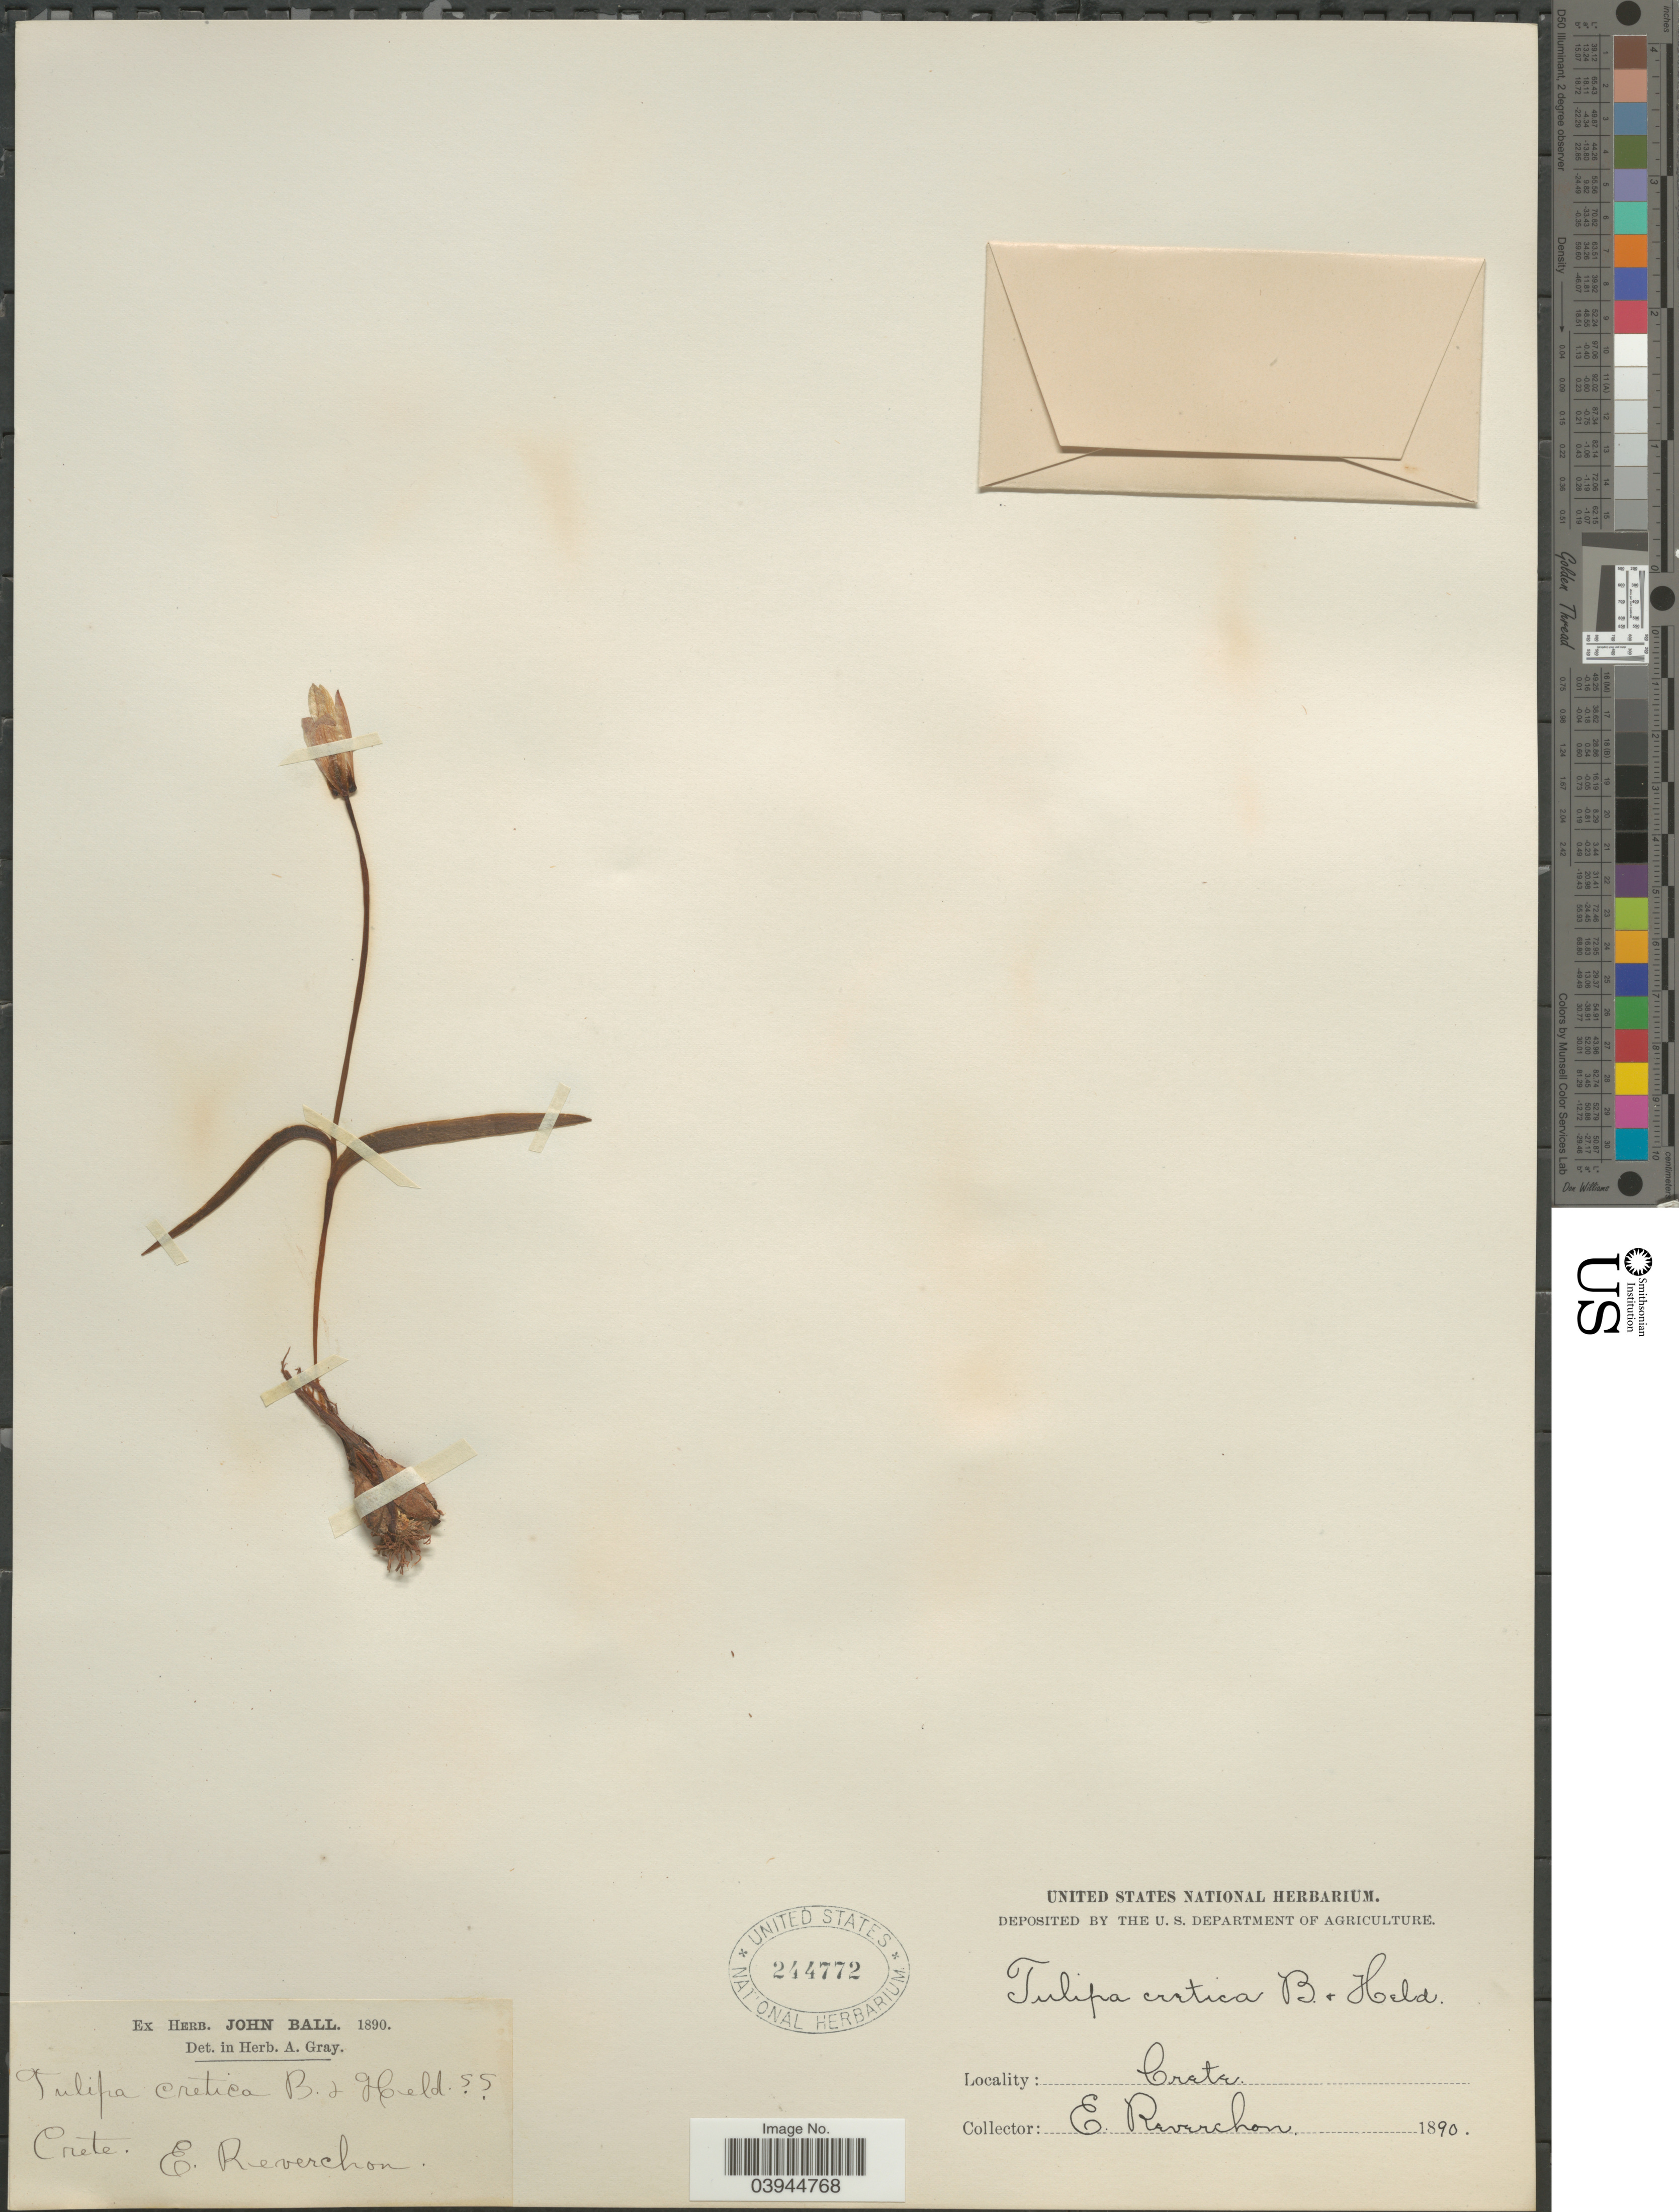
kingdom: Plantae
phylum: Tracheophyta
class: Liliopsida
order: Liliales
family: Liliaceae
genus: Tulipa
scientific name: Tulipa cretica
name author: Boiss. & Heldr.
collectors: E. Reverchon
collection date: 1890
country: Greece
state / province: Crete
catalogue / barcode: US 244772